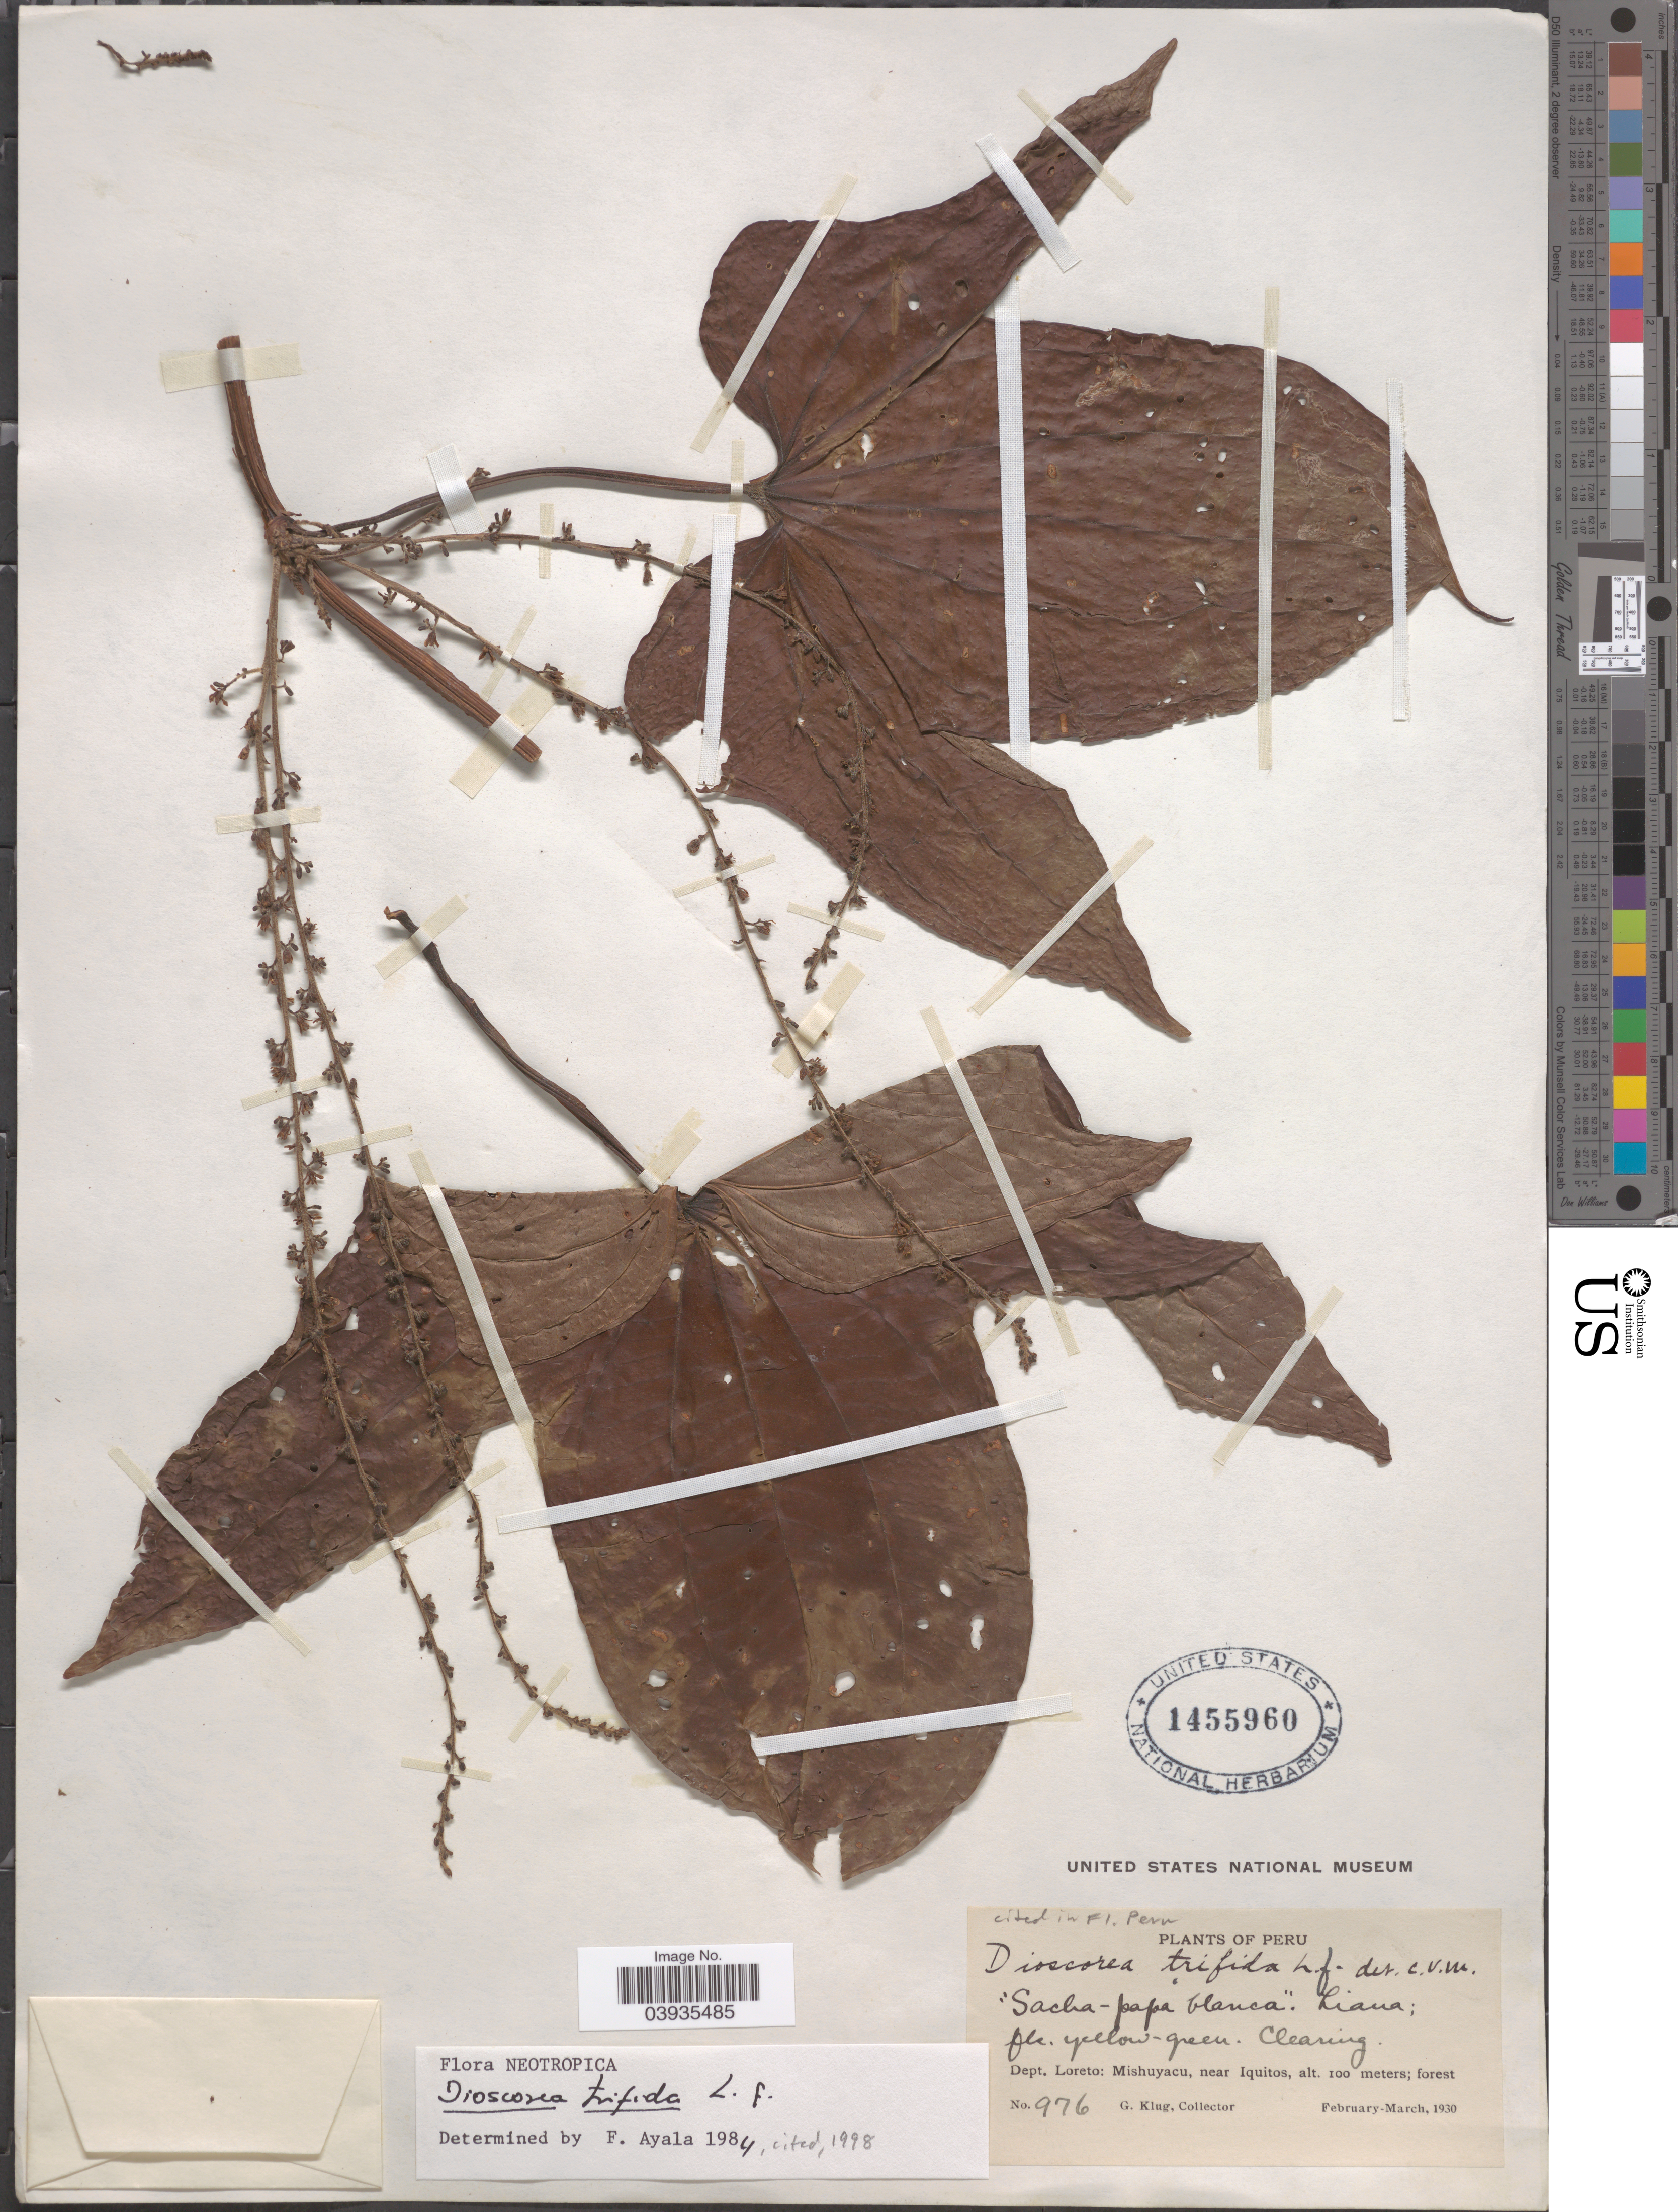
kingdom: Plantae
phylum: Tracheophyta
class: Liliopsida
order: Dioscoreales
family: Dioscoreaceae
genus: Dioscorea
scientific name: Dioscorea trifida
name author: L. f.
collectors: G. Klug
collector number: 976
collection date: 1930-02/1930-03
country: Peru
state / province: Loreto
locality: Dept. Loreto: Mishuyacu, near Iquitos.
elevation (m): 100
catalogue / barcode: US 1455960